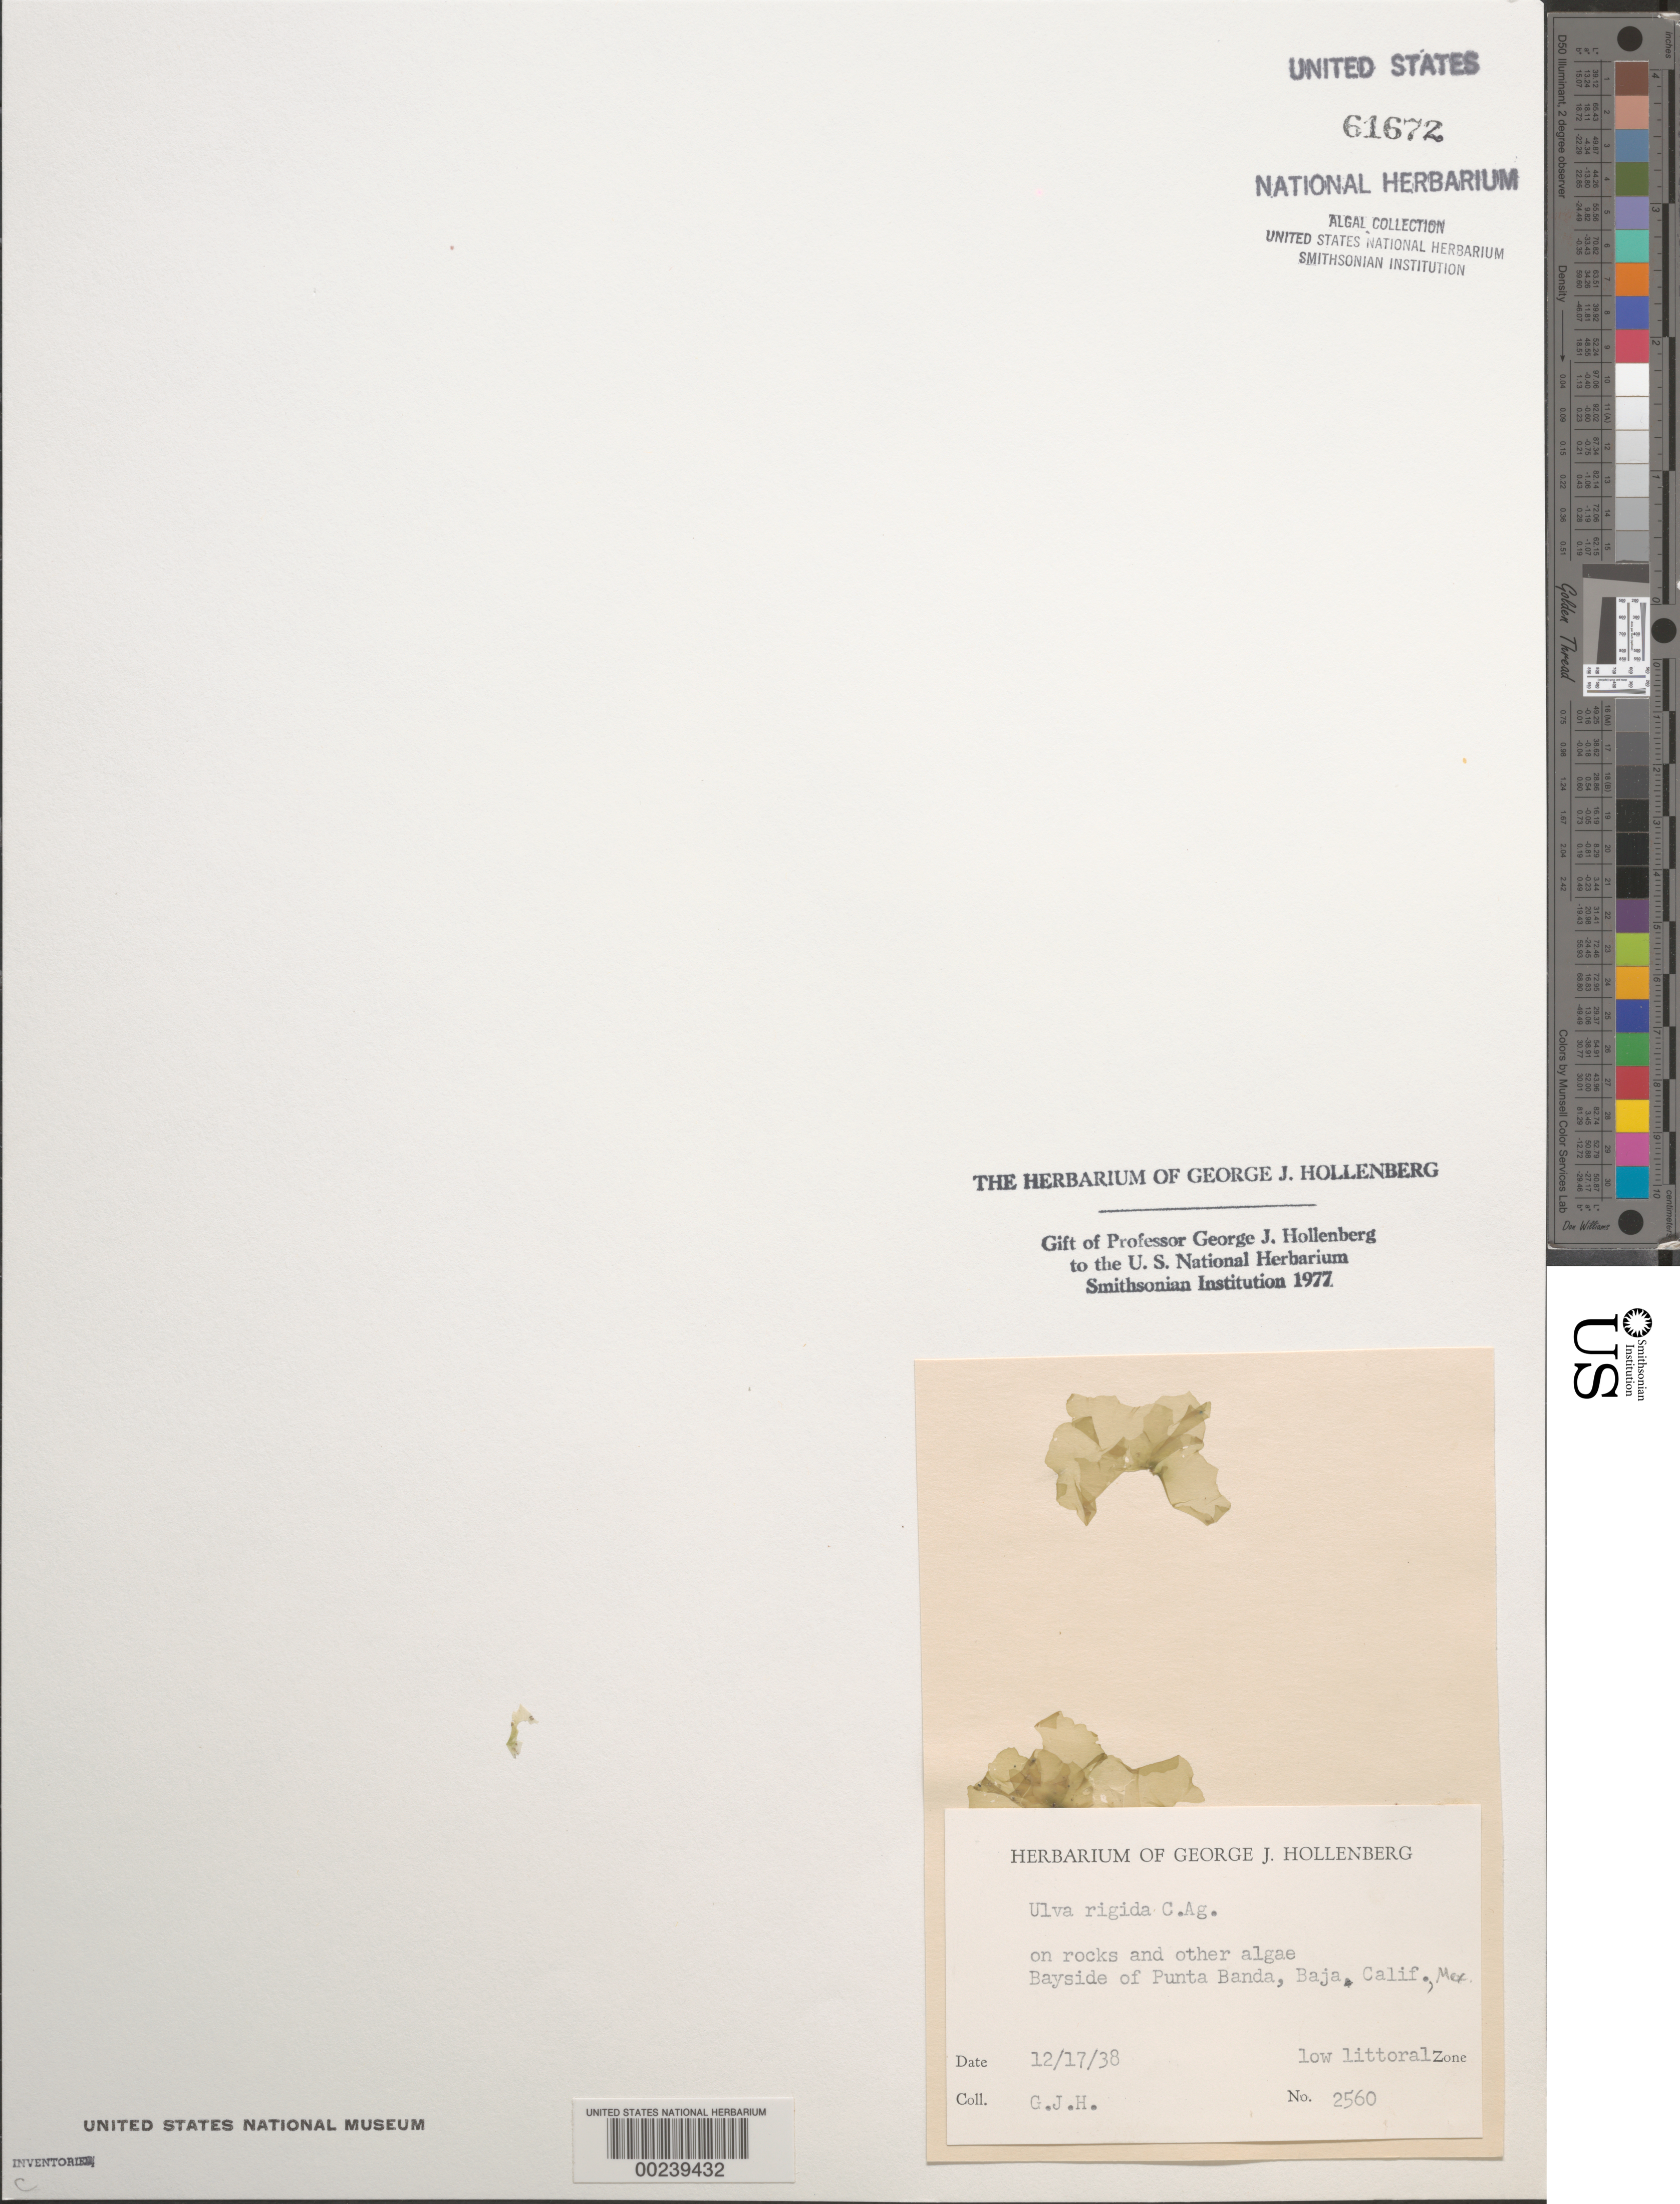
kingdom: Plantae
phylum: Chlorophyta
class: Ulvophyceae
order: Ulvales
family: Ulvaceae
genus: Ulva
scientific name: Ulva rigida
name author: C. Agardh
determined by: Hollenberg, George J.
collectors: G. Hollenberg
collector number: GJH 2560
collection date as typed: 12/17/1938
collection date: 1938-12-17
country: Mexico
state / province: Baja California Norte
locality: Punta Banda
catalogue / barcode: US 61672